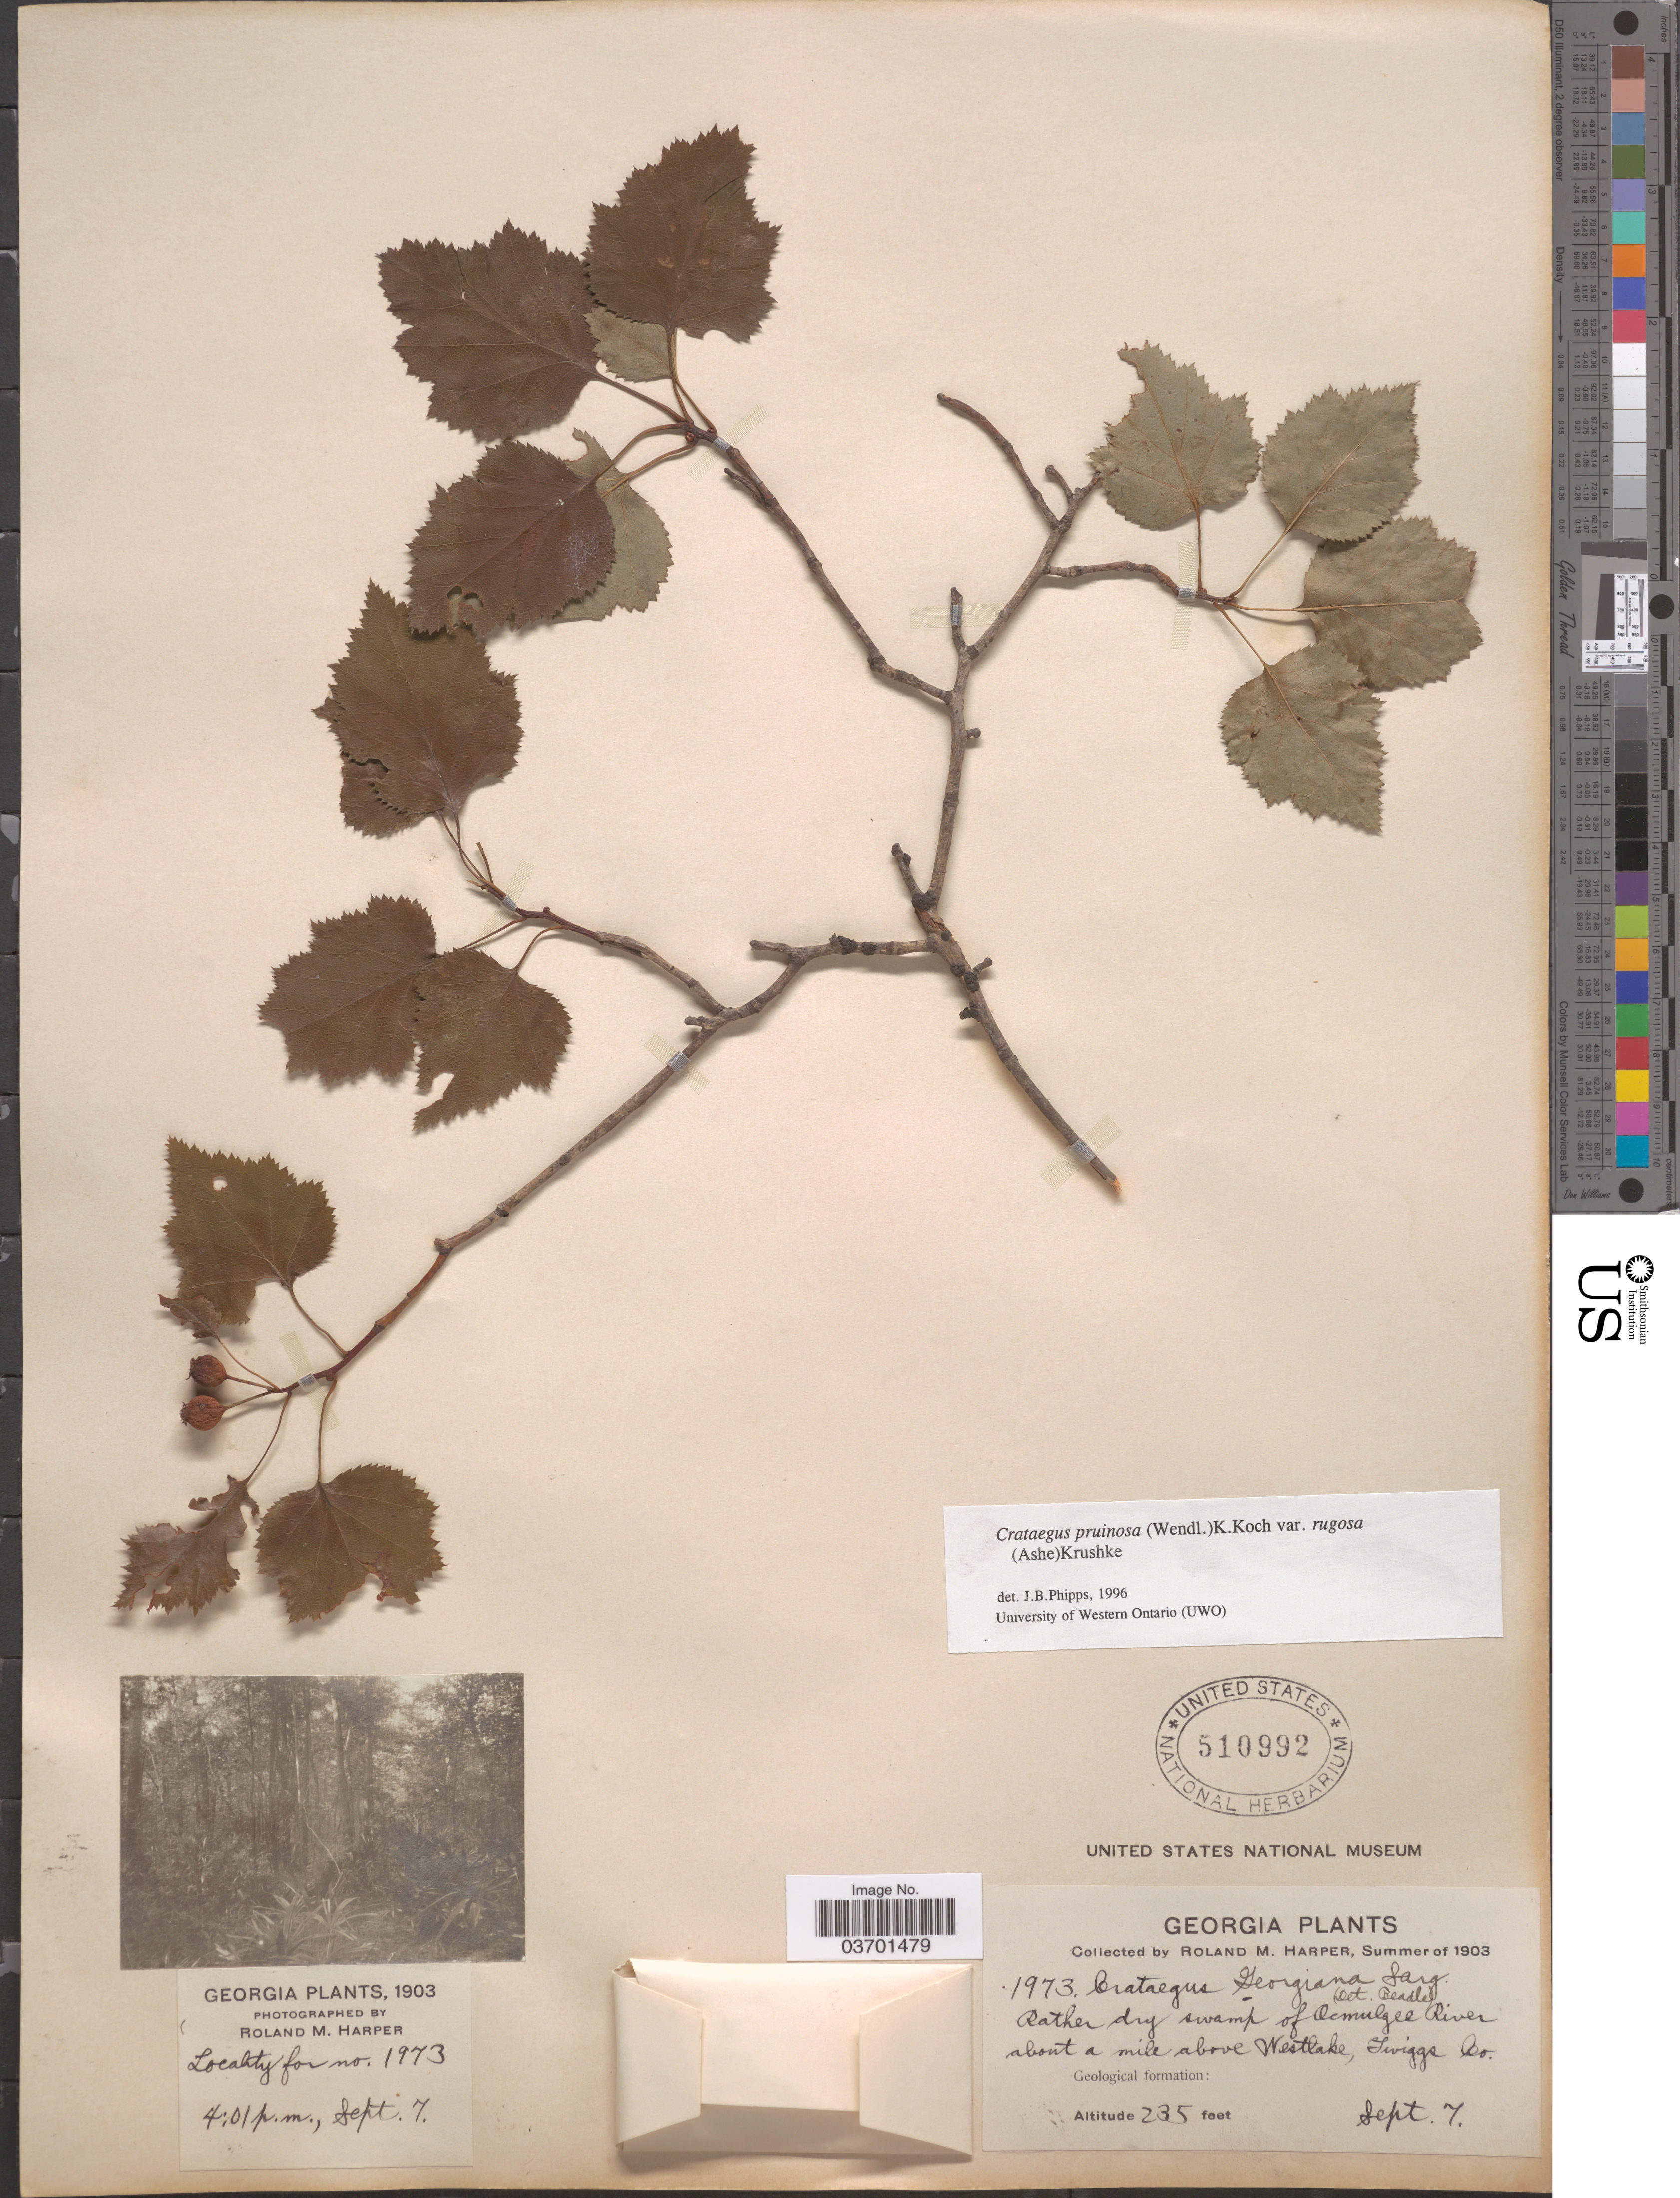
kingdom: Plantae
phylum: Tracheophyta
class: Magnoliopsida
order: Rosales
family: Rosaceae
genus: Crataegus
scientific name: Crataegus pruinosa var. rugosa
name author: (Ashe) Kruschke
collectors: R. M. Harper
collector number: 1973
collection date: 1903-09-07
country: United States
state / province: Georgia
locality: Rather dry swamp of Ocmulgee River about a mile above Westlake, Twiggs Co.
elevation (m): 72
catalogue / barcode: US 510992